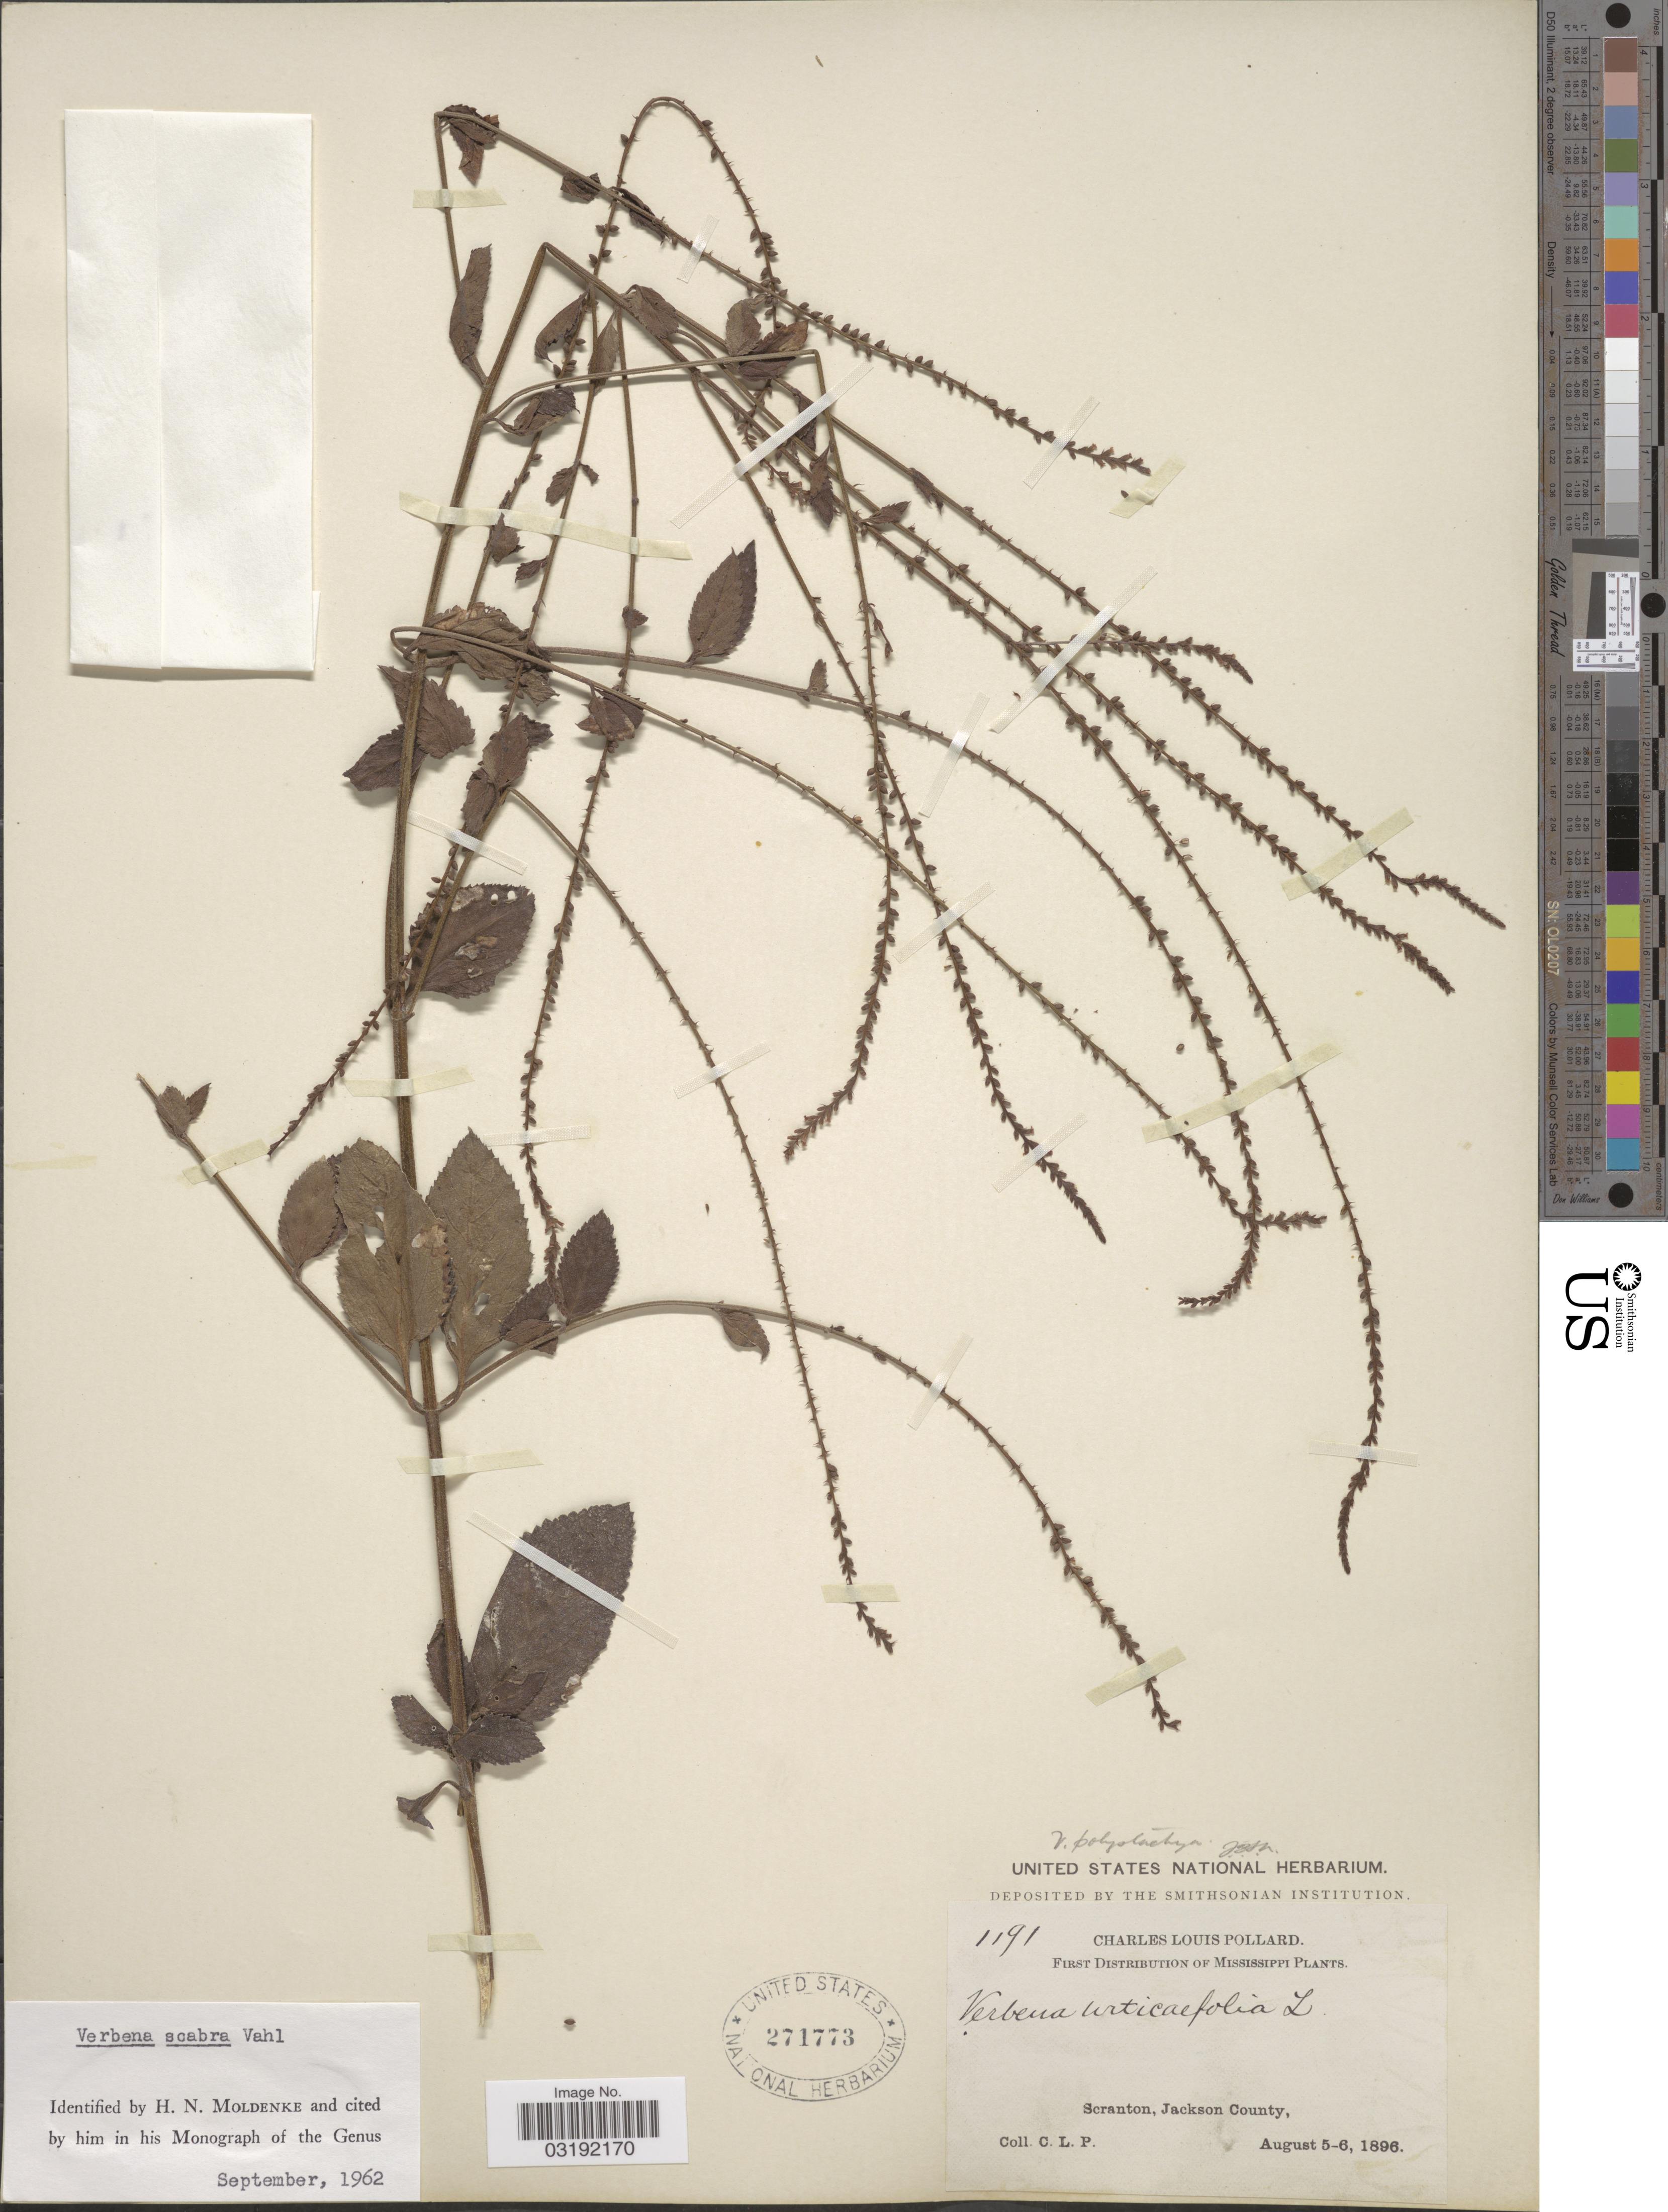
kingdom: Plantae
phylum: Tracheophyta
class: Magnoliopsida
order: Lamiales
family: Verbenaceae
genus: Verbena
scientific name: Verbena scabra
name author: Vahl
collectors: C. L. Pollard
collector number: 1191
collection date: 1896-08-05/1896-08-06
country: United States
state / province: Mississippi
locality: Scranton, Jackson County.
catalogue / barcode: US 271773